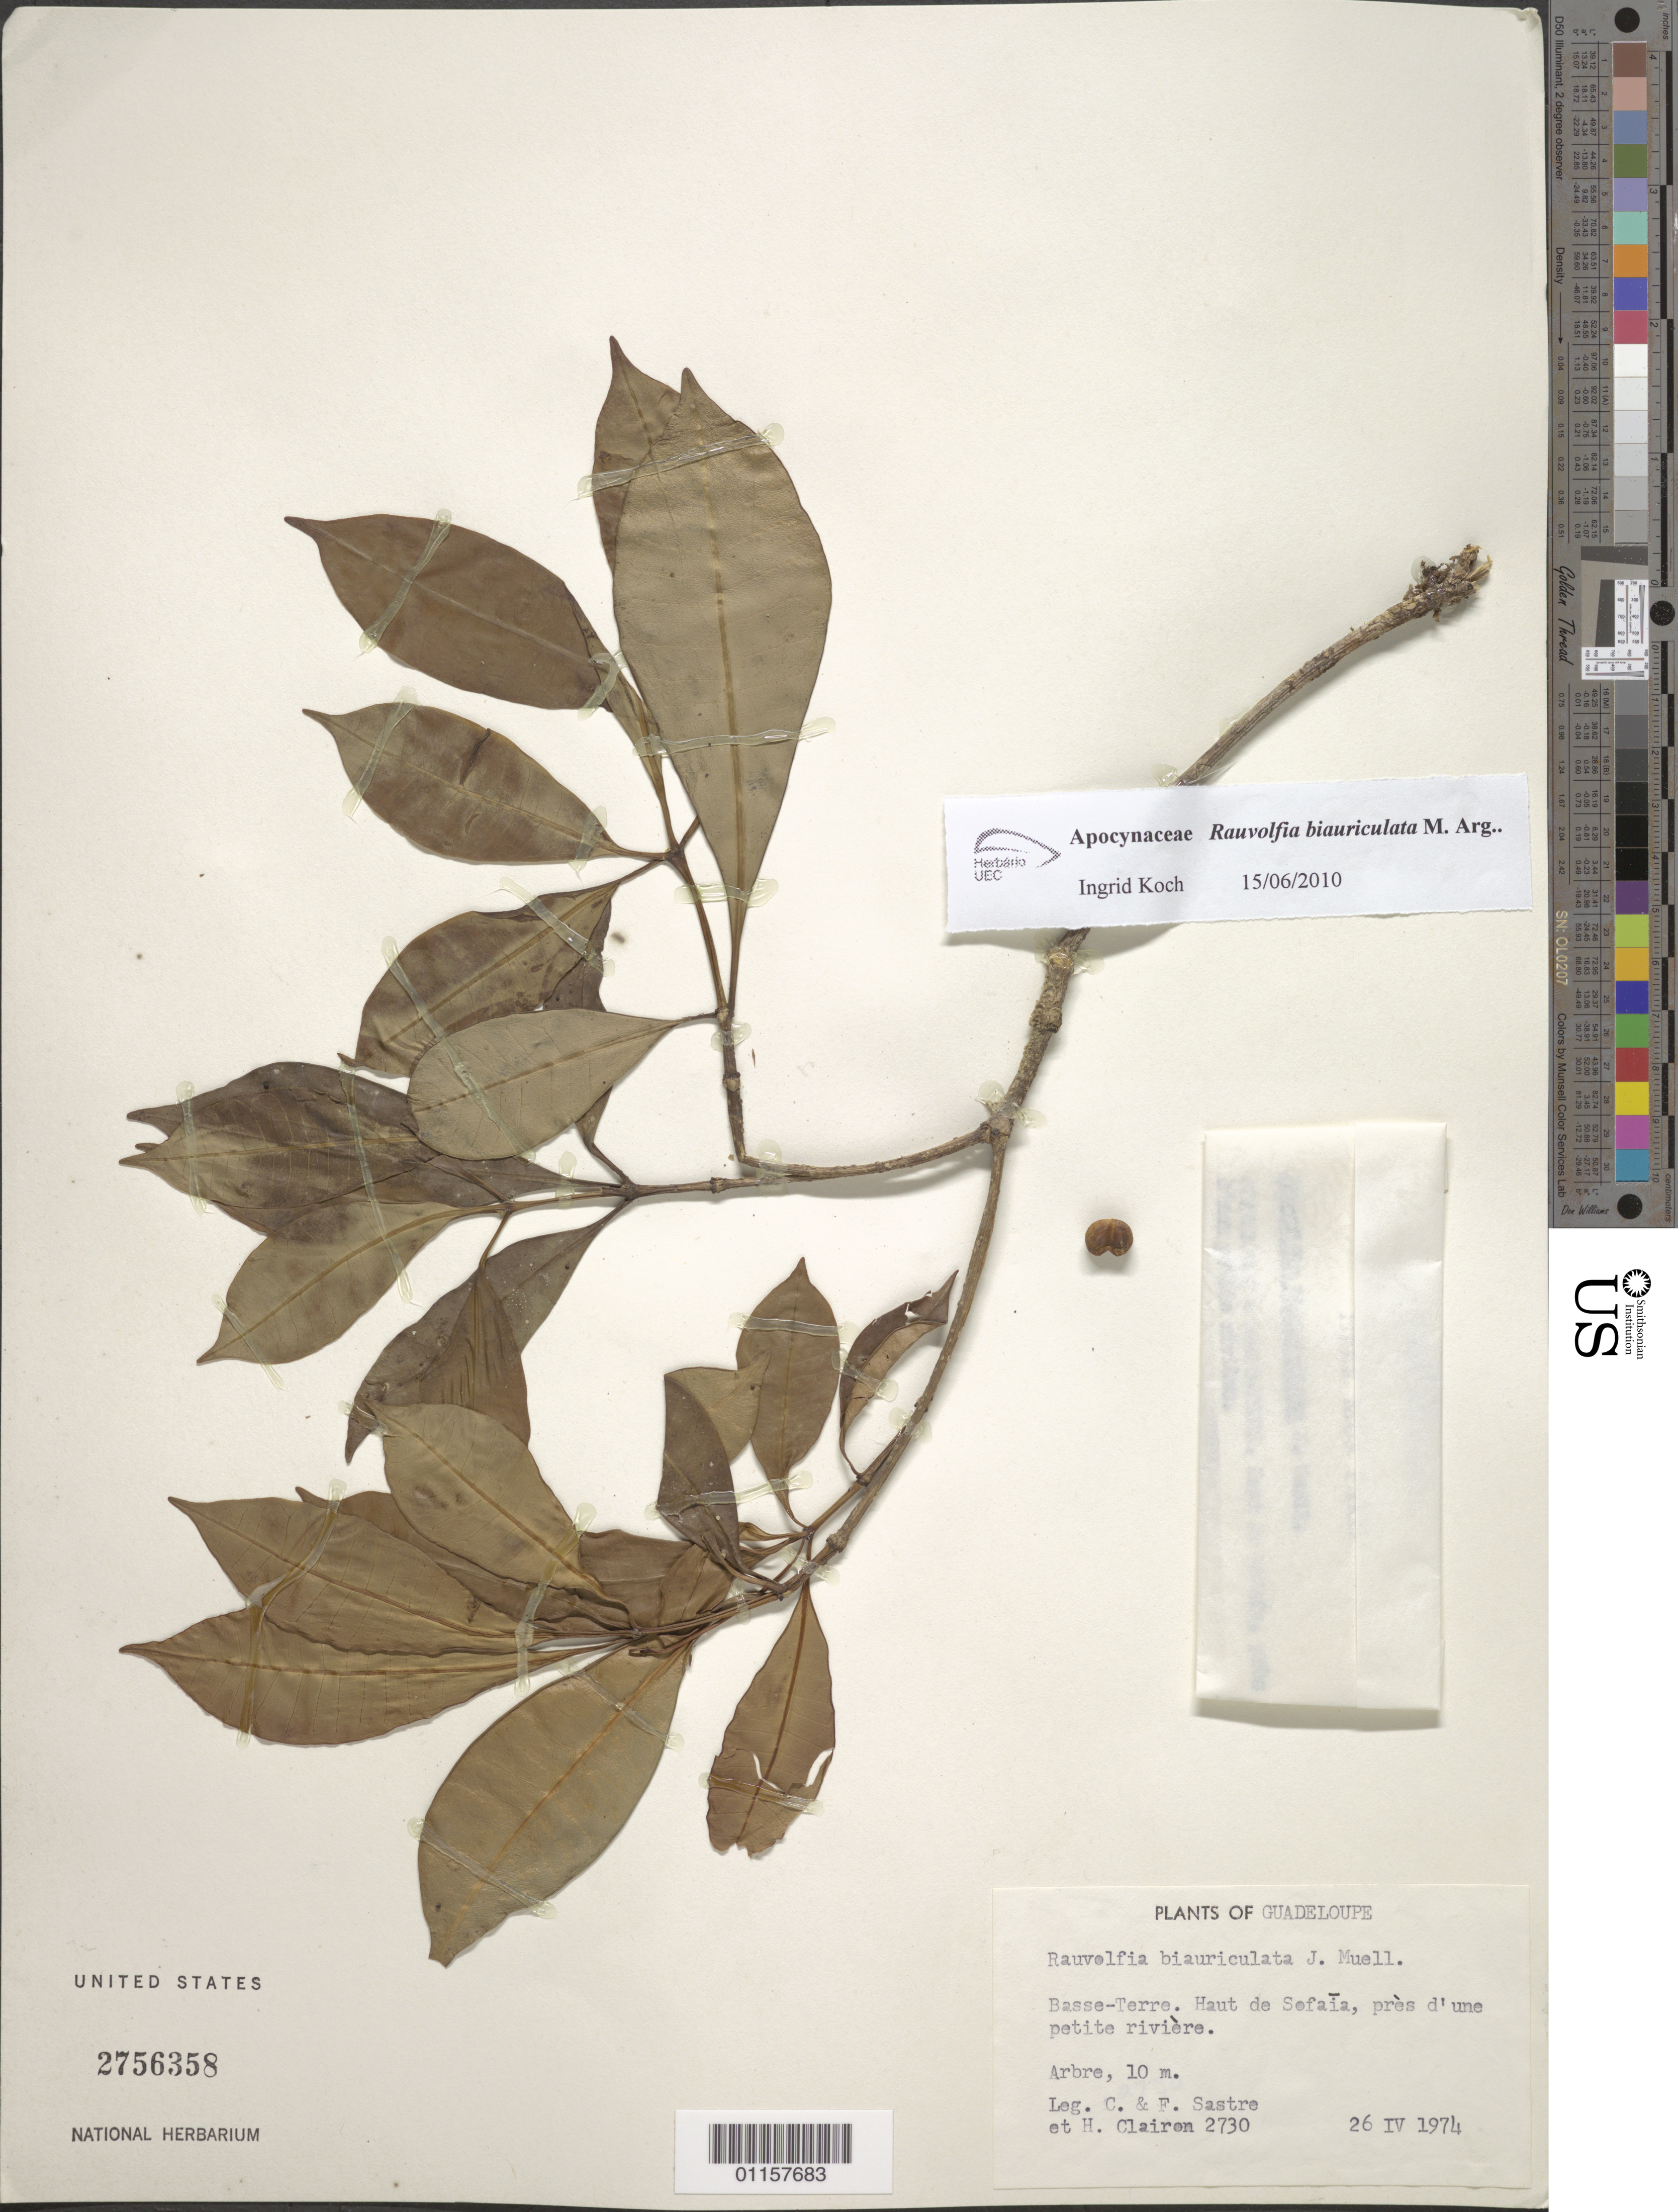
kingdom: Plantae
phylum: Tracheophyta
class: Magnoliopsida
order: Gentianales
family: Apocynaceae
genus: Rauvolfia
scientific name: Rauvolfia biauriculata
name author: Müll. Arg.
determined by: Koch, I.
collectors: C. H. L. Sastre, F. Sastre & H. Clairon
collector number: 2730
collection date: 1974-04-26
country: Guadeloupe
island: Basse Terre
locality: Sofaía, près d'une petite rivière.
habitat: Près d'une petite rivière.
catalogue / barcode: US 2756358